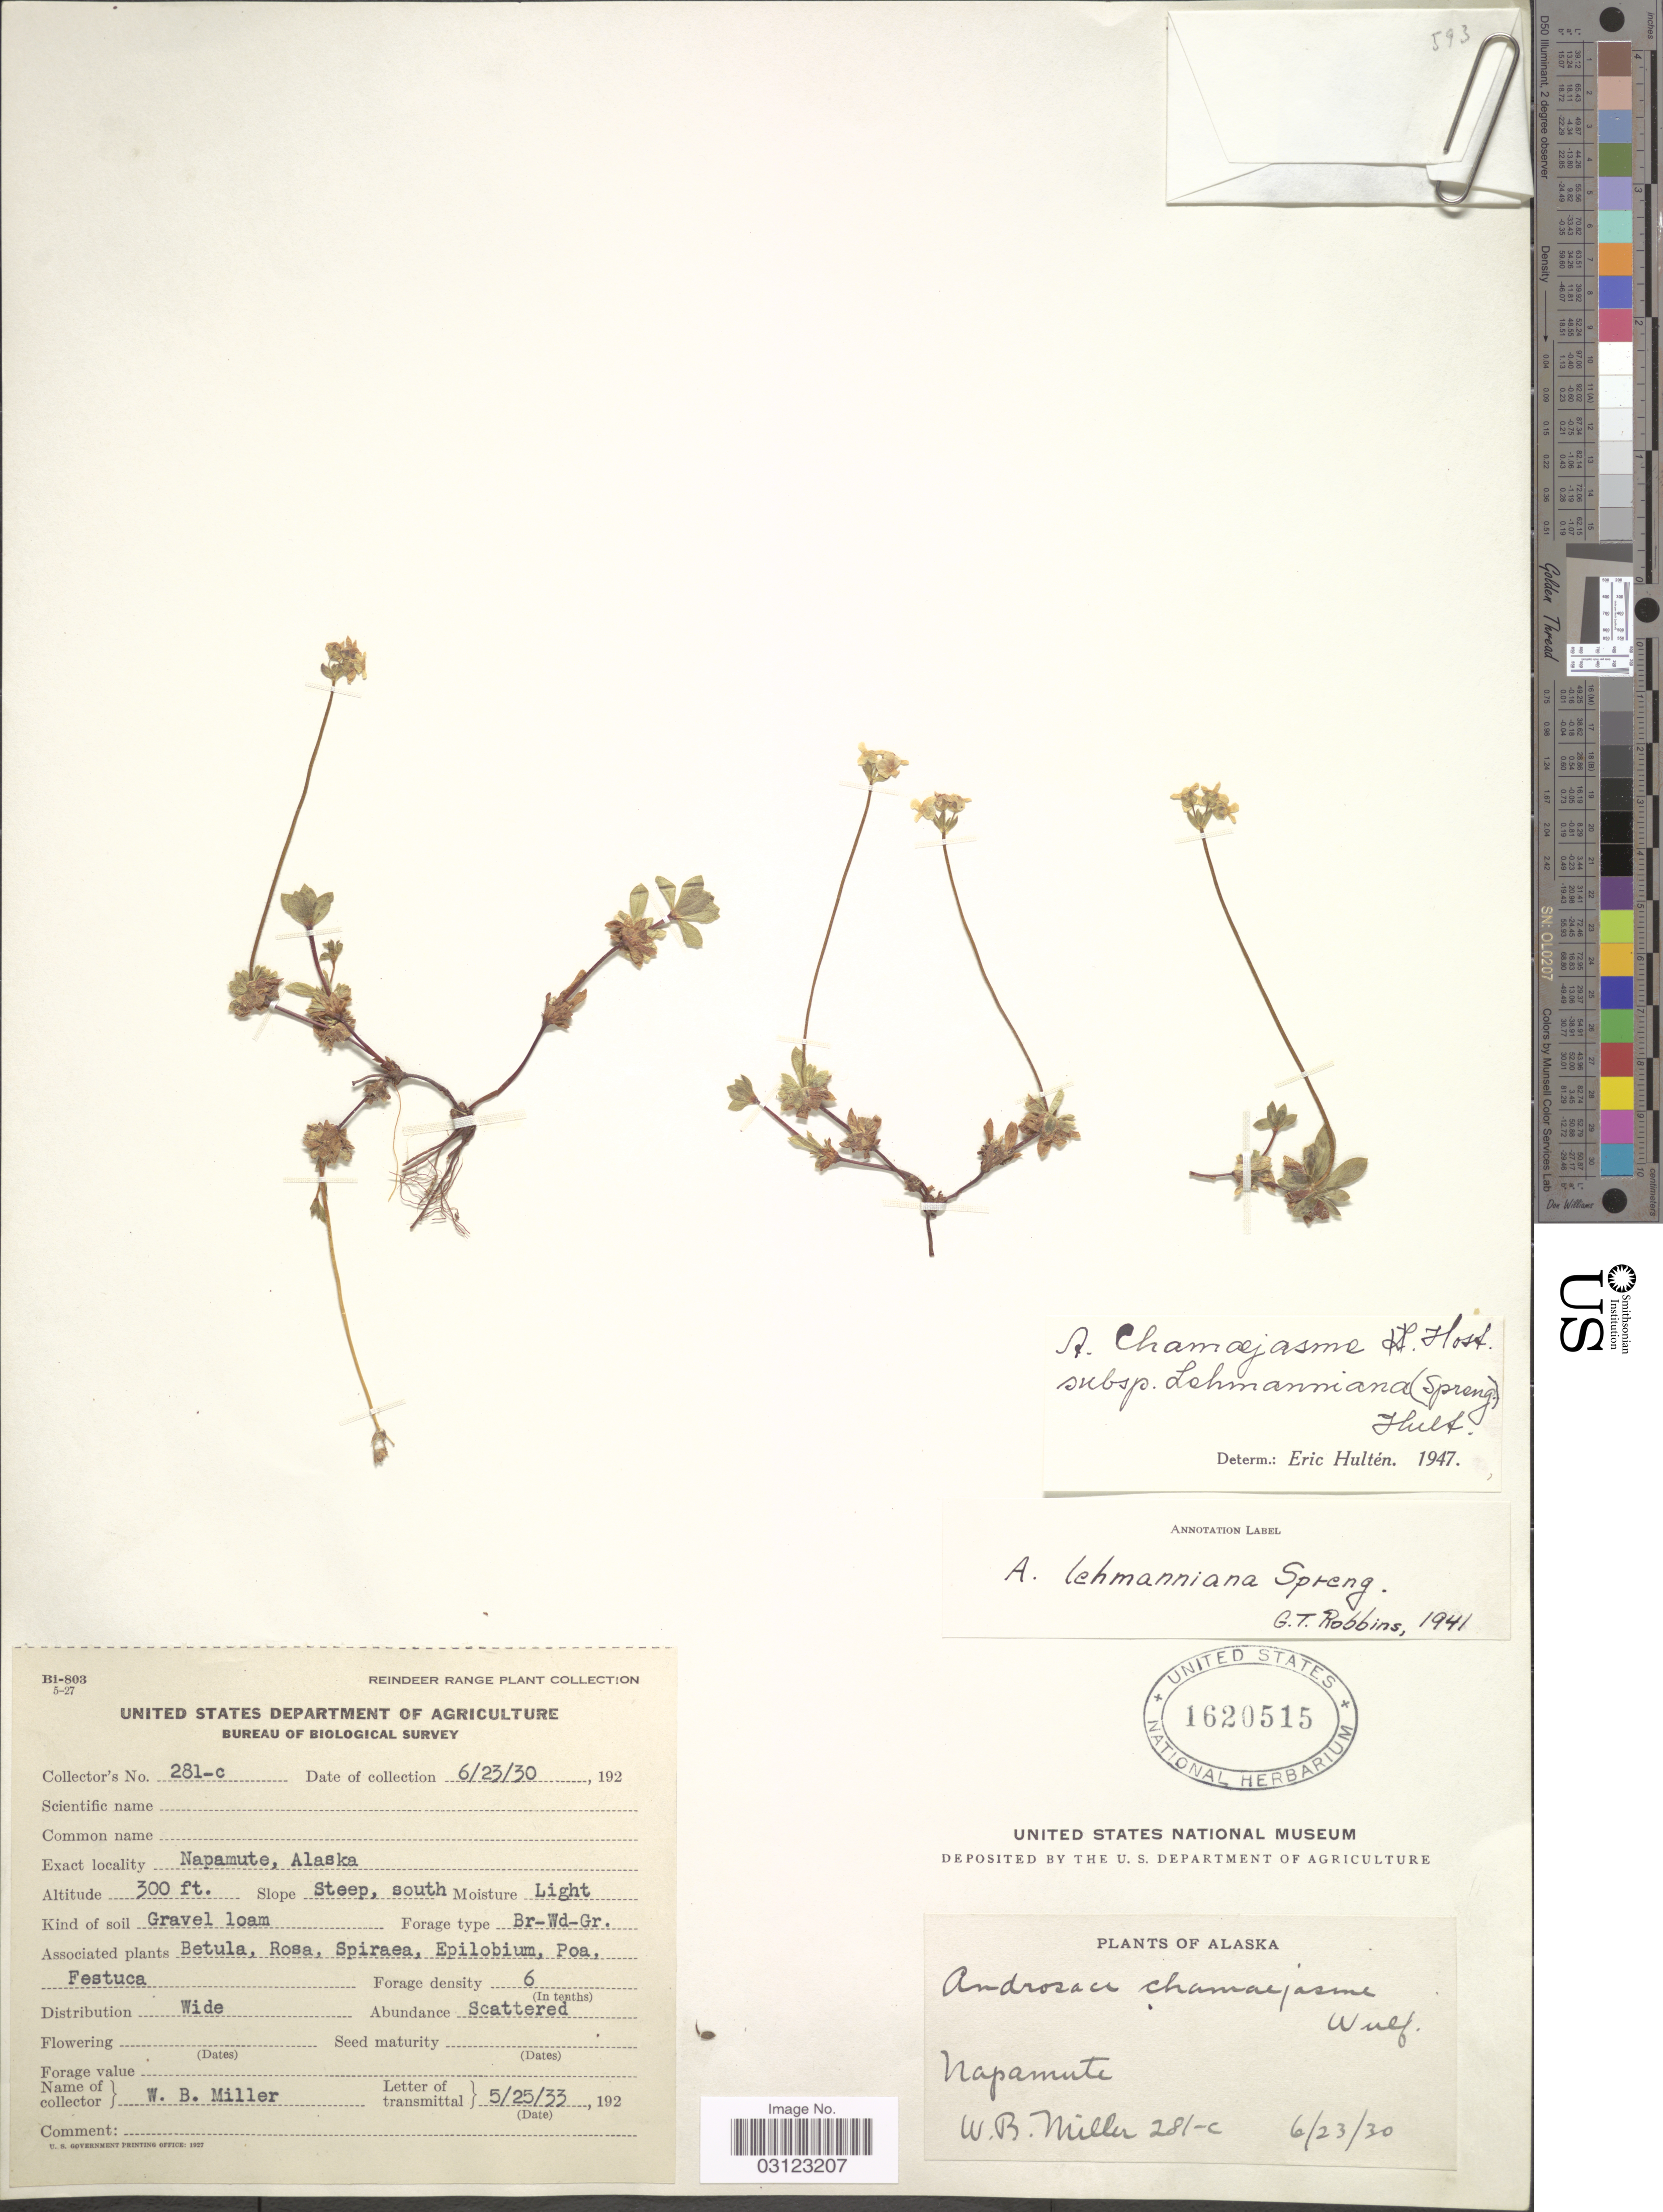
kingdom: Plantae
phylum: Tracheophyta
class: Magnoliopsida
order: Ericales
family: Primulaceae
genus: Androsace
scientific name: Androsace chamaejasme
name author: Wulfen ex Host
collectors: W. Miller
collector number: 281-c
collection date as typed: Transcribed d/m/y: 23/6/30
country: United States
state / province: Alaska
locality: Napamute.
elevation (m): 91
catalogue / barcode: US 1620515